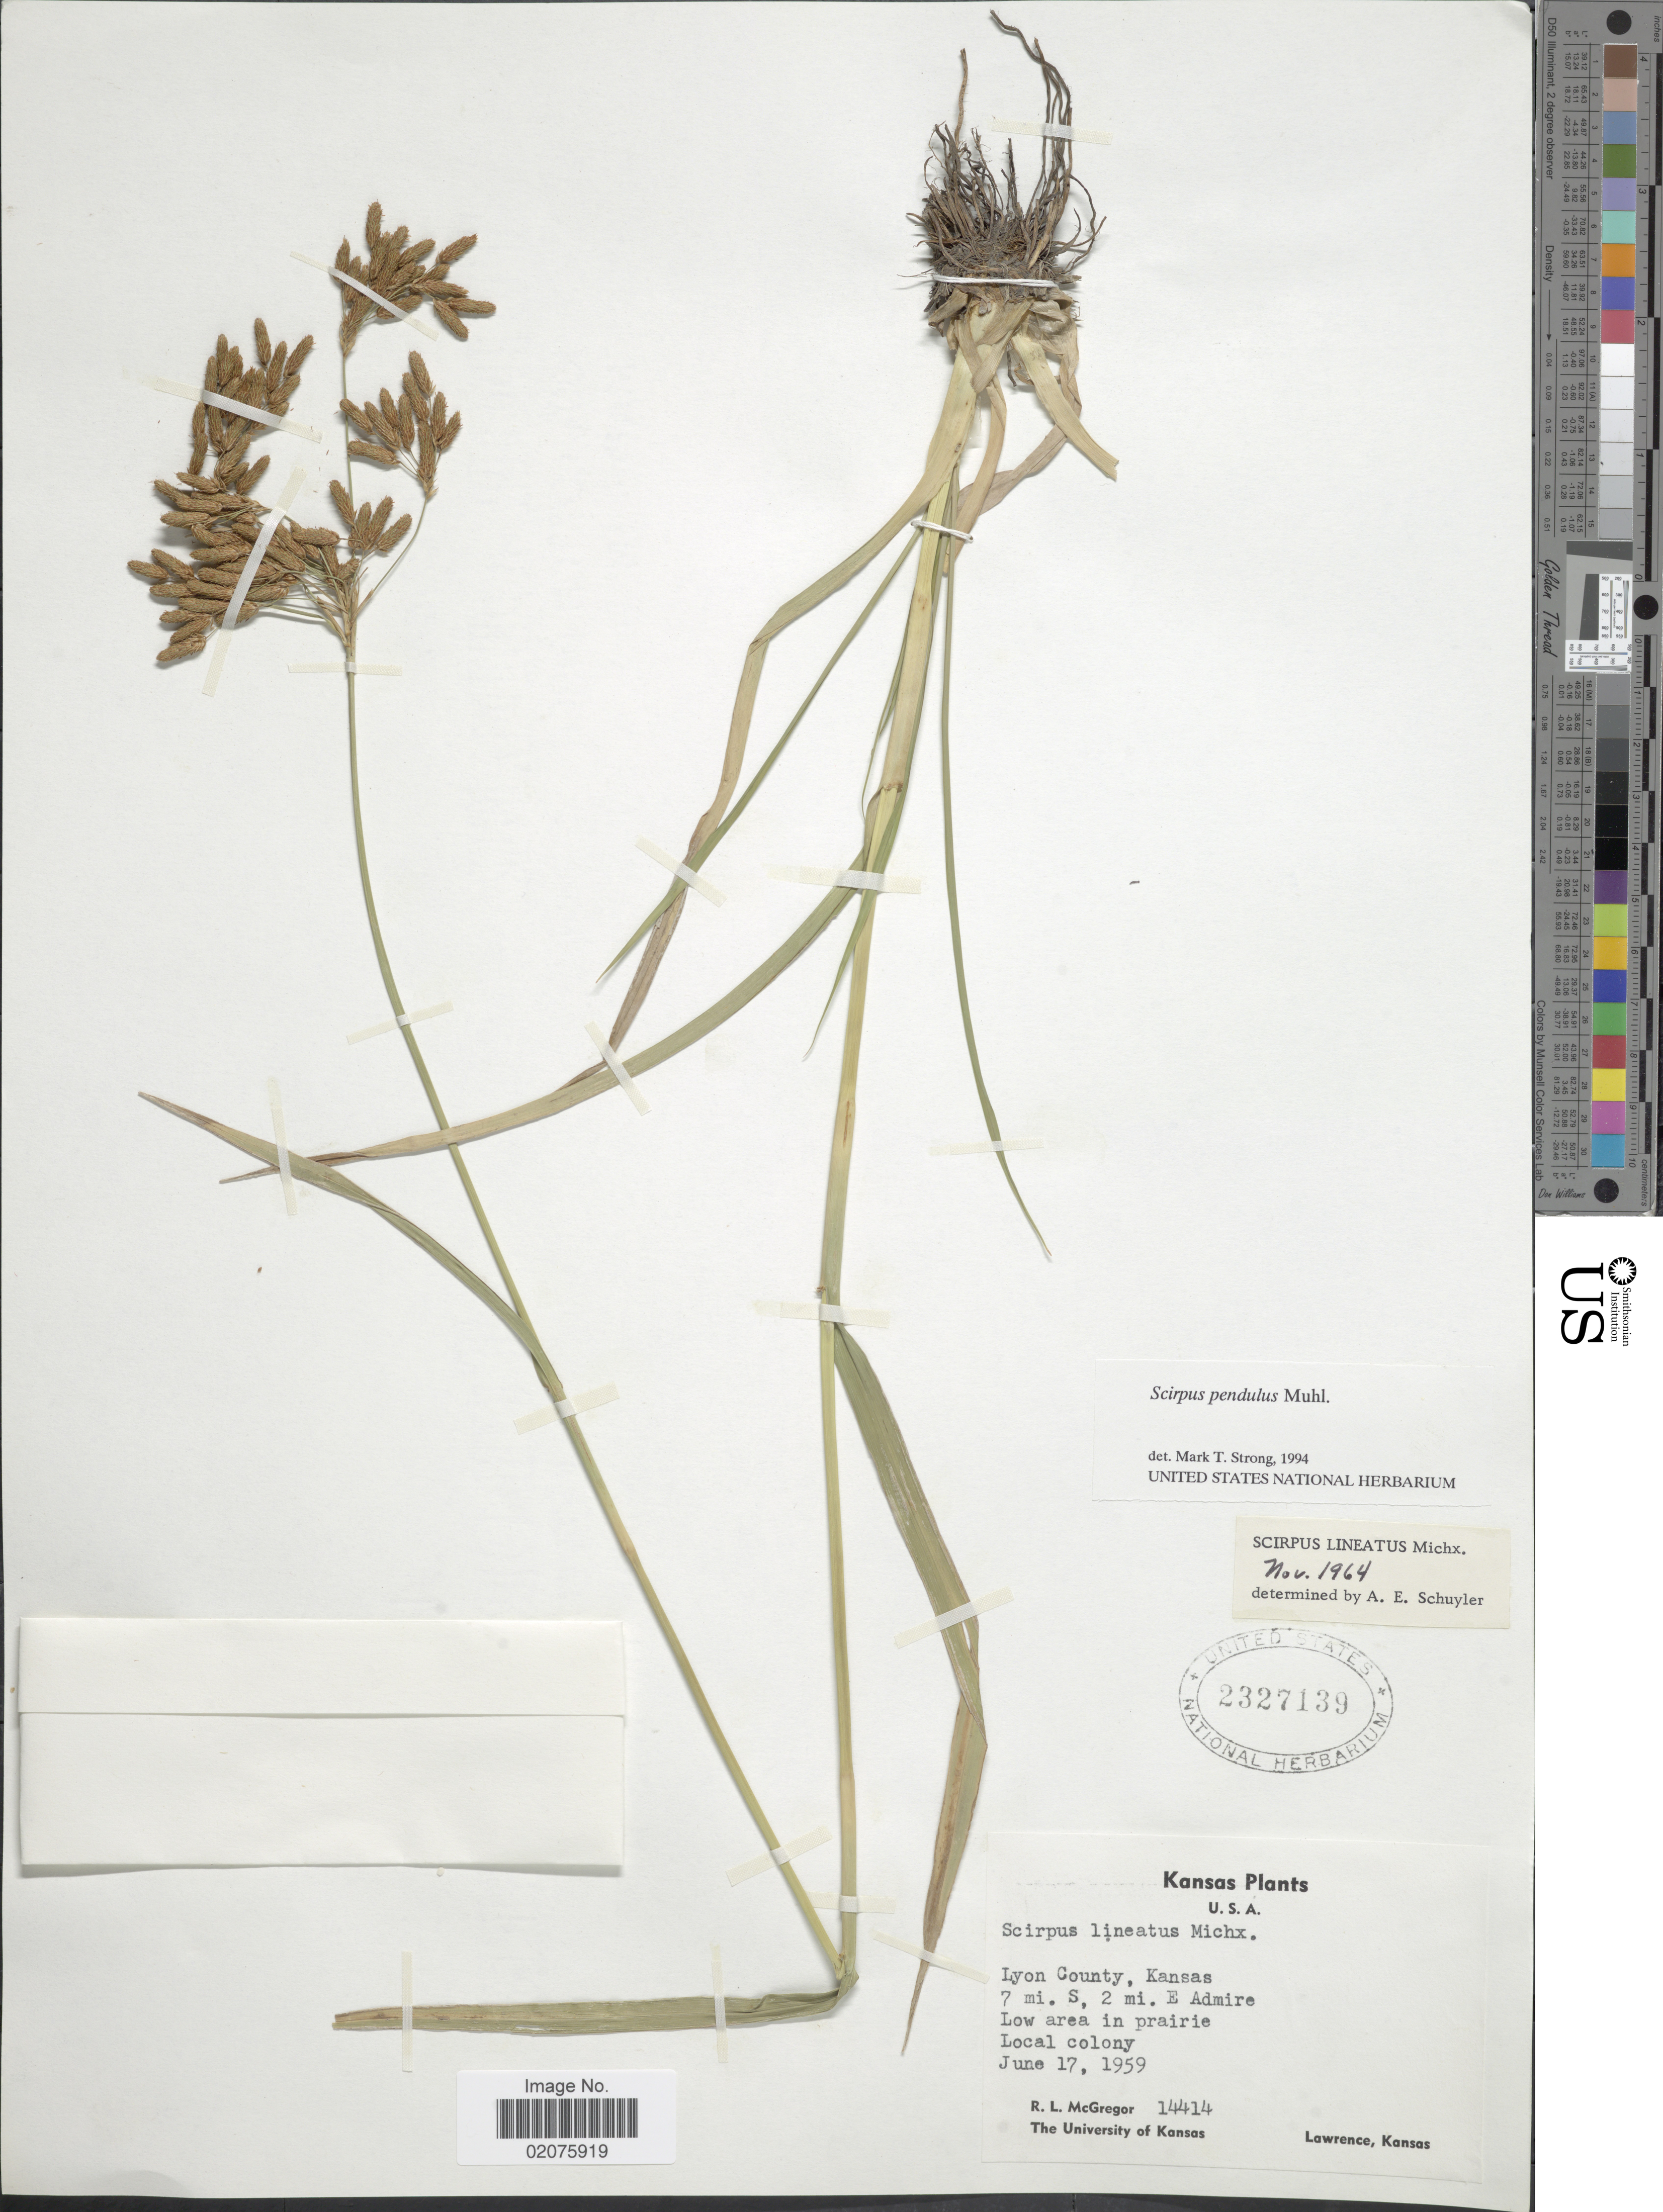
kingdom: Plantae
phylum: Tracheophyta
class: Liliopsida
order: Poales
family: Cyperaceae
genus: Scirpus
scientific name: Scirpus pendulus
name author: Muhl.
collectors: R. McGregor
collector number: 14414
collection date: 1959-06-17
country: United States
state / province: Kansas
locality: U.S.A. Lyon County. 7 mi. S, 2 mi. E Admire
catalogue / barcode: US 2327139